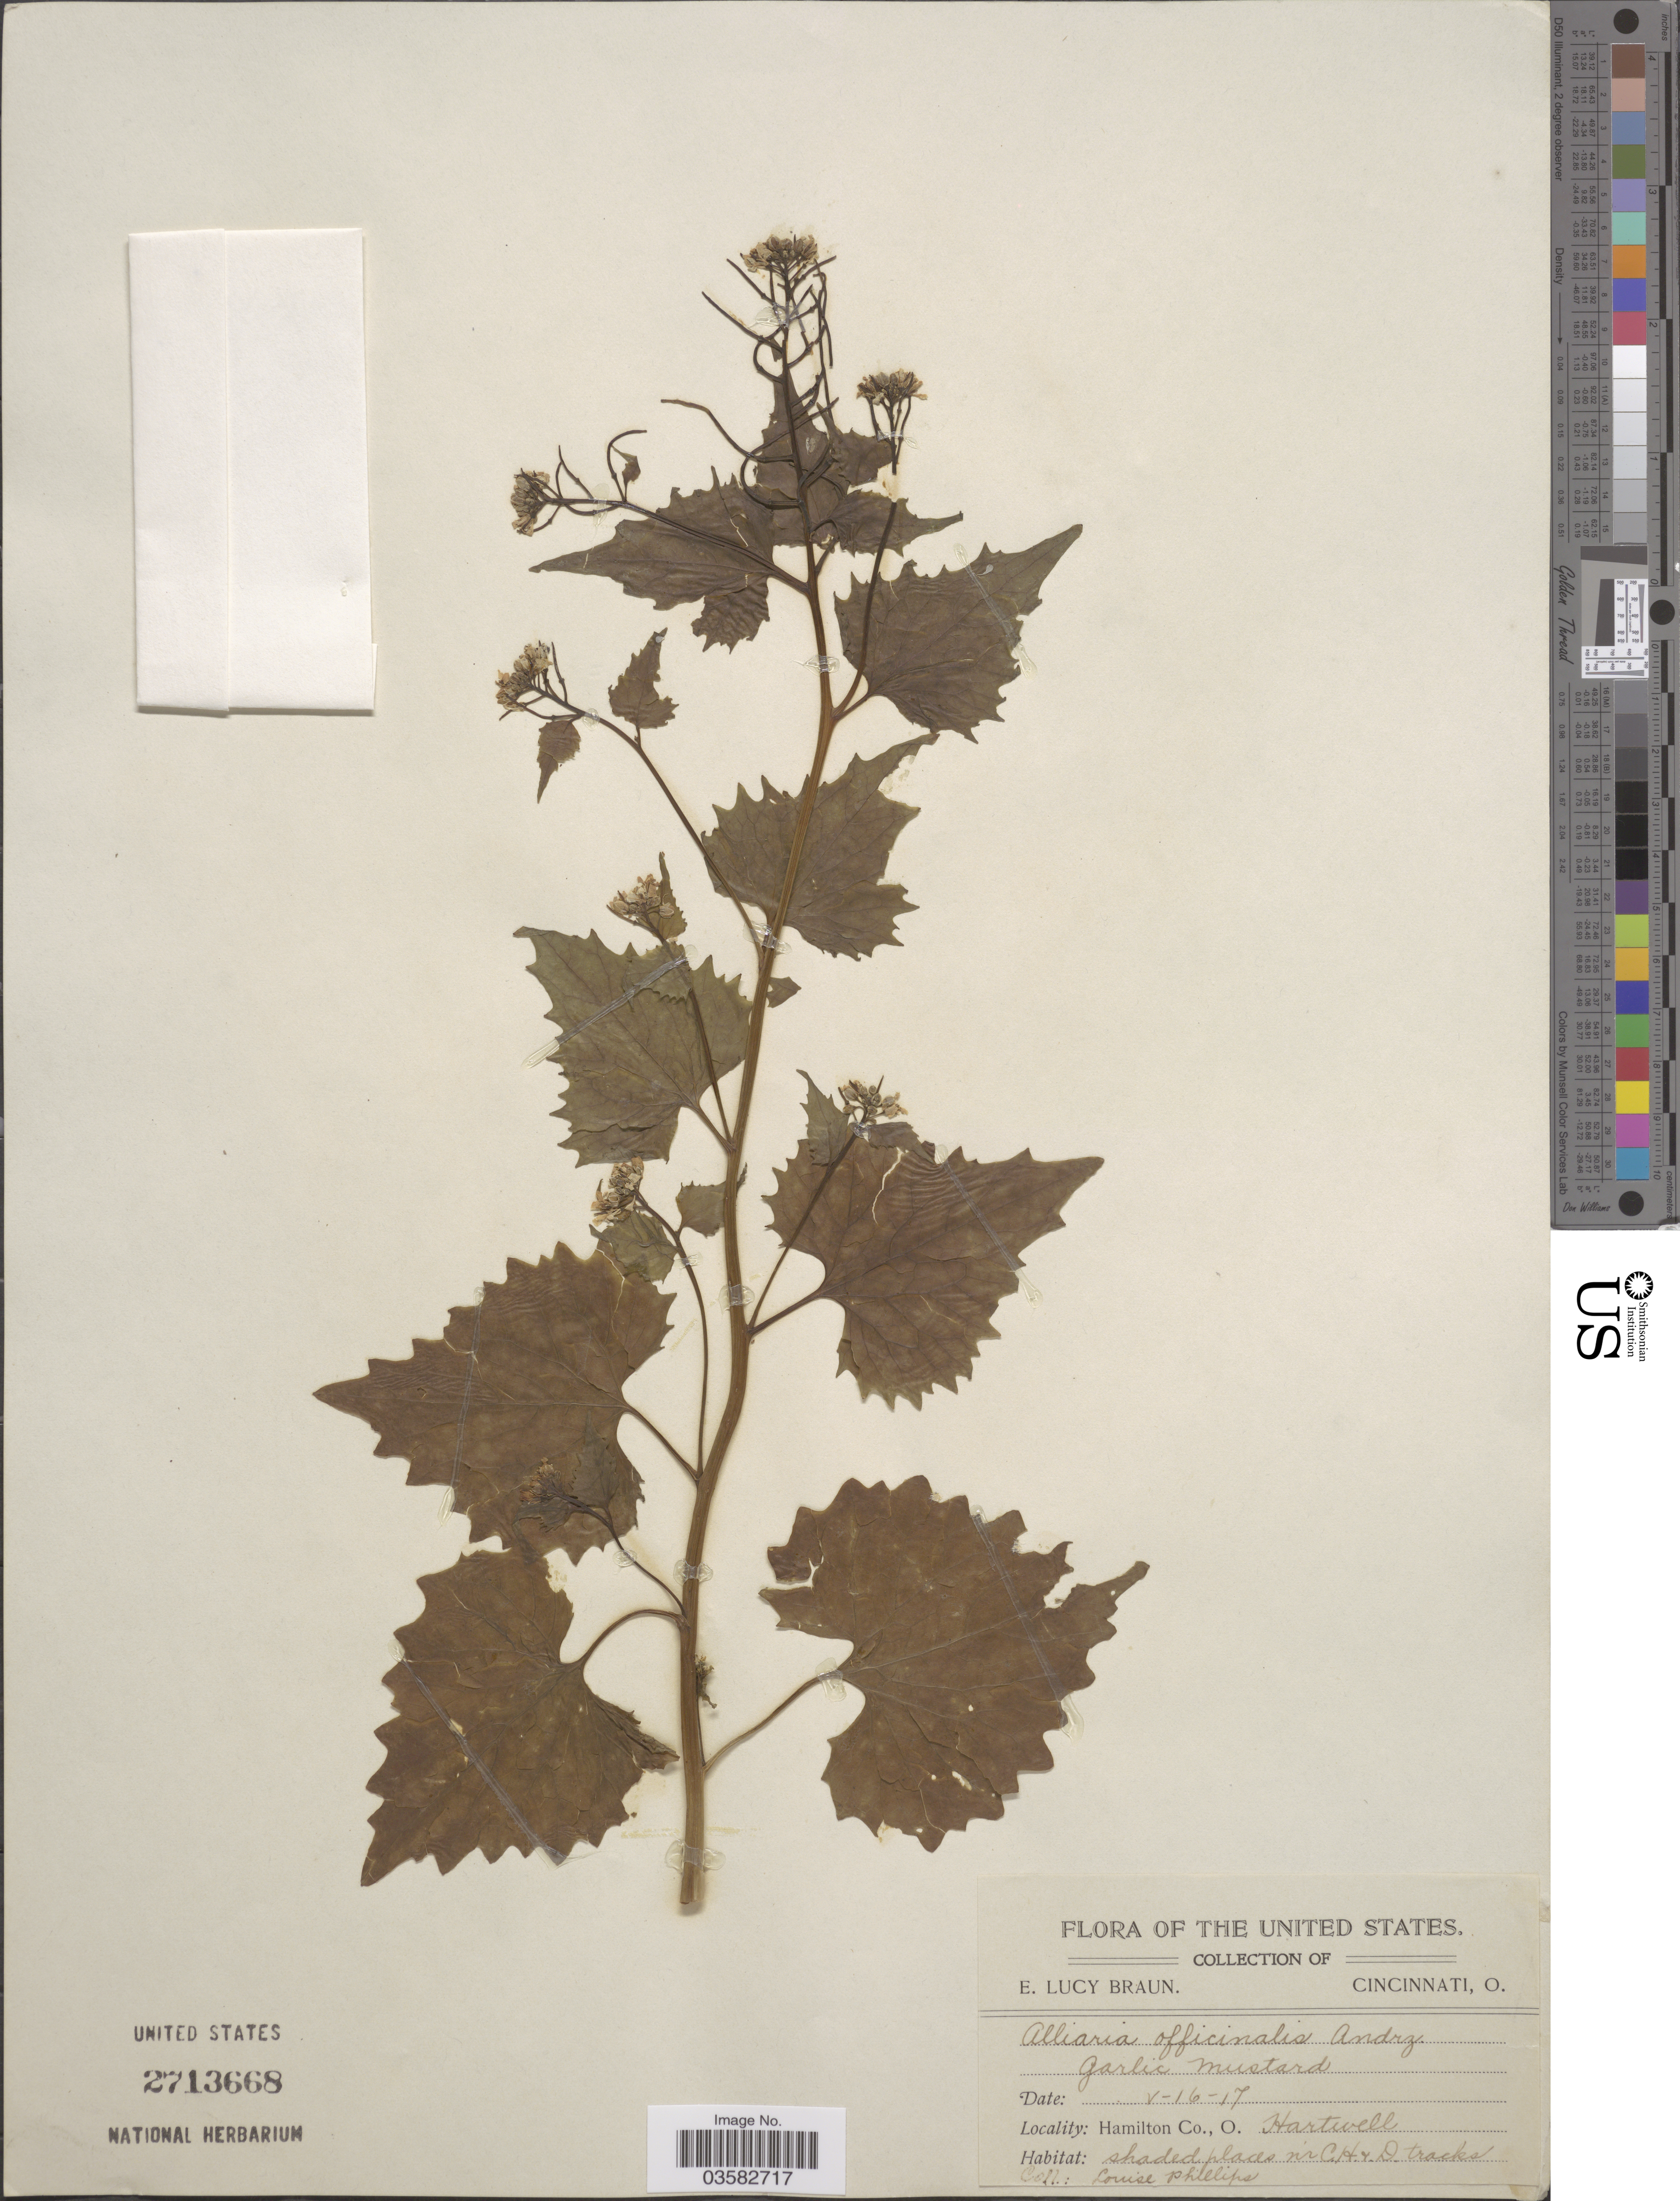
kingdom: Plantae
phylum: Tracheophyta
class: Magnoliopsida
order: Brassicales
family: Brassicaceae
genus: Alliaria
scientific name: Alliaria officinalis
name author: Andrz. ex DC.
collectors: L. E. Phillips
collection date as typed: Transcribed d/m/y: 16/5/17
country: United States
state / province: Ohio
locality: Hamilton Co. Hartwell.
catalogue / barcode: US 2713668